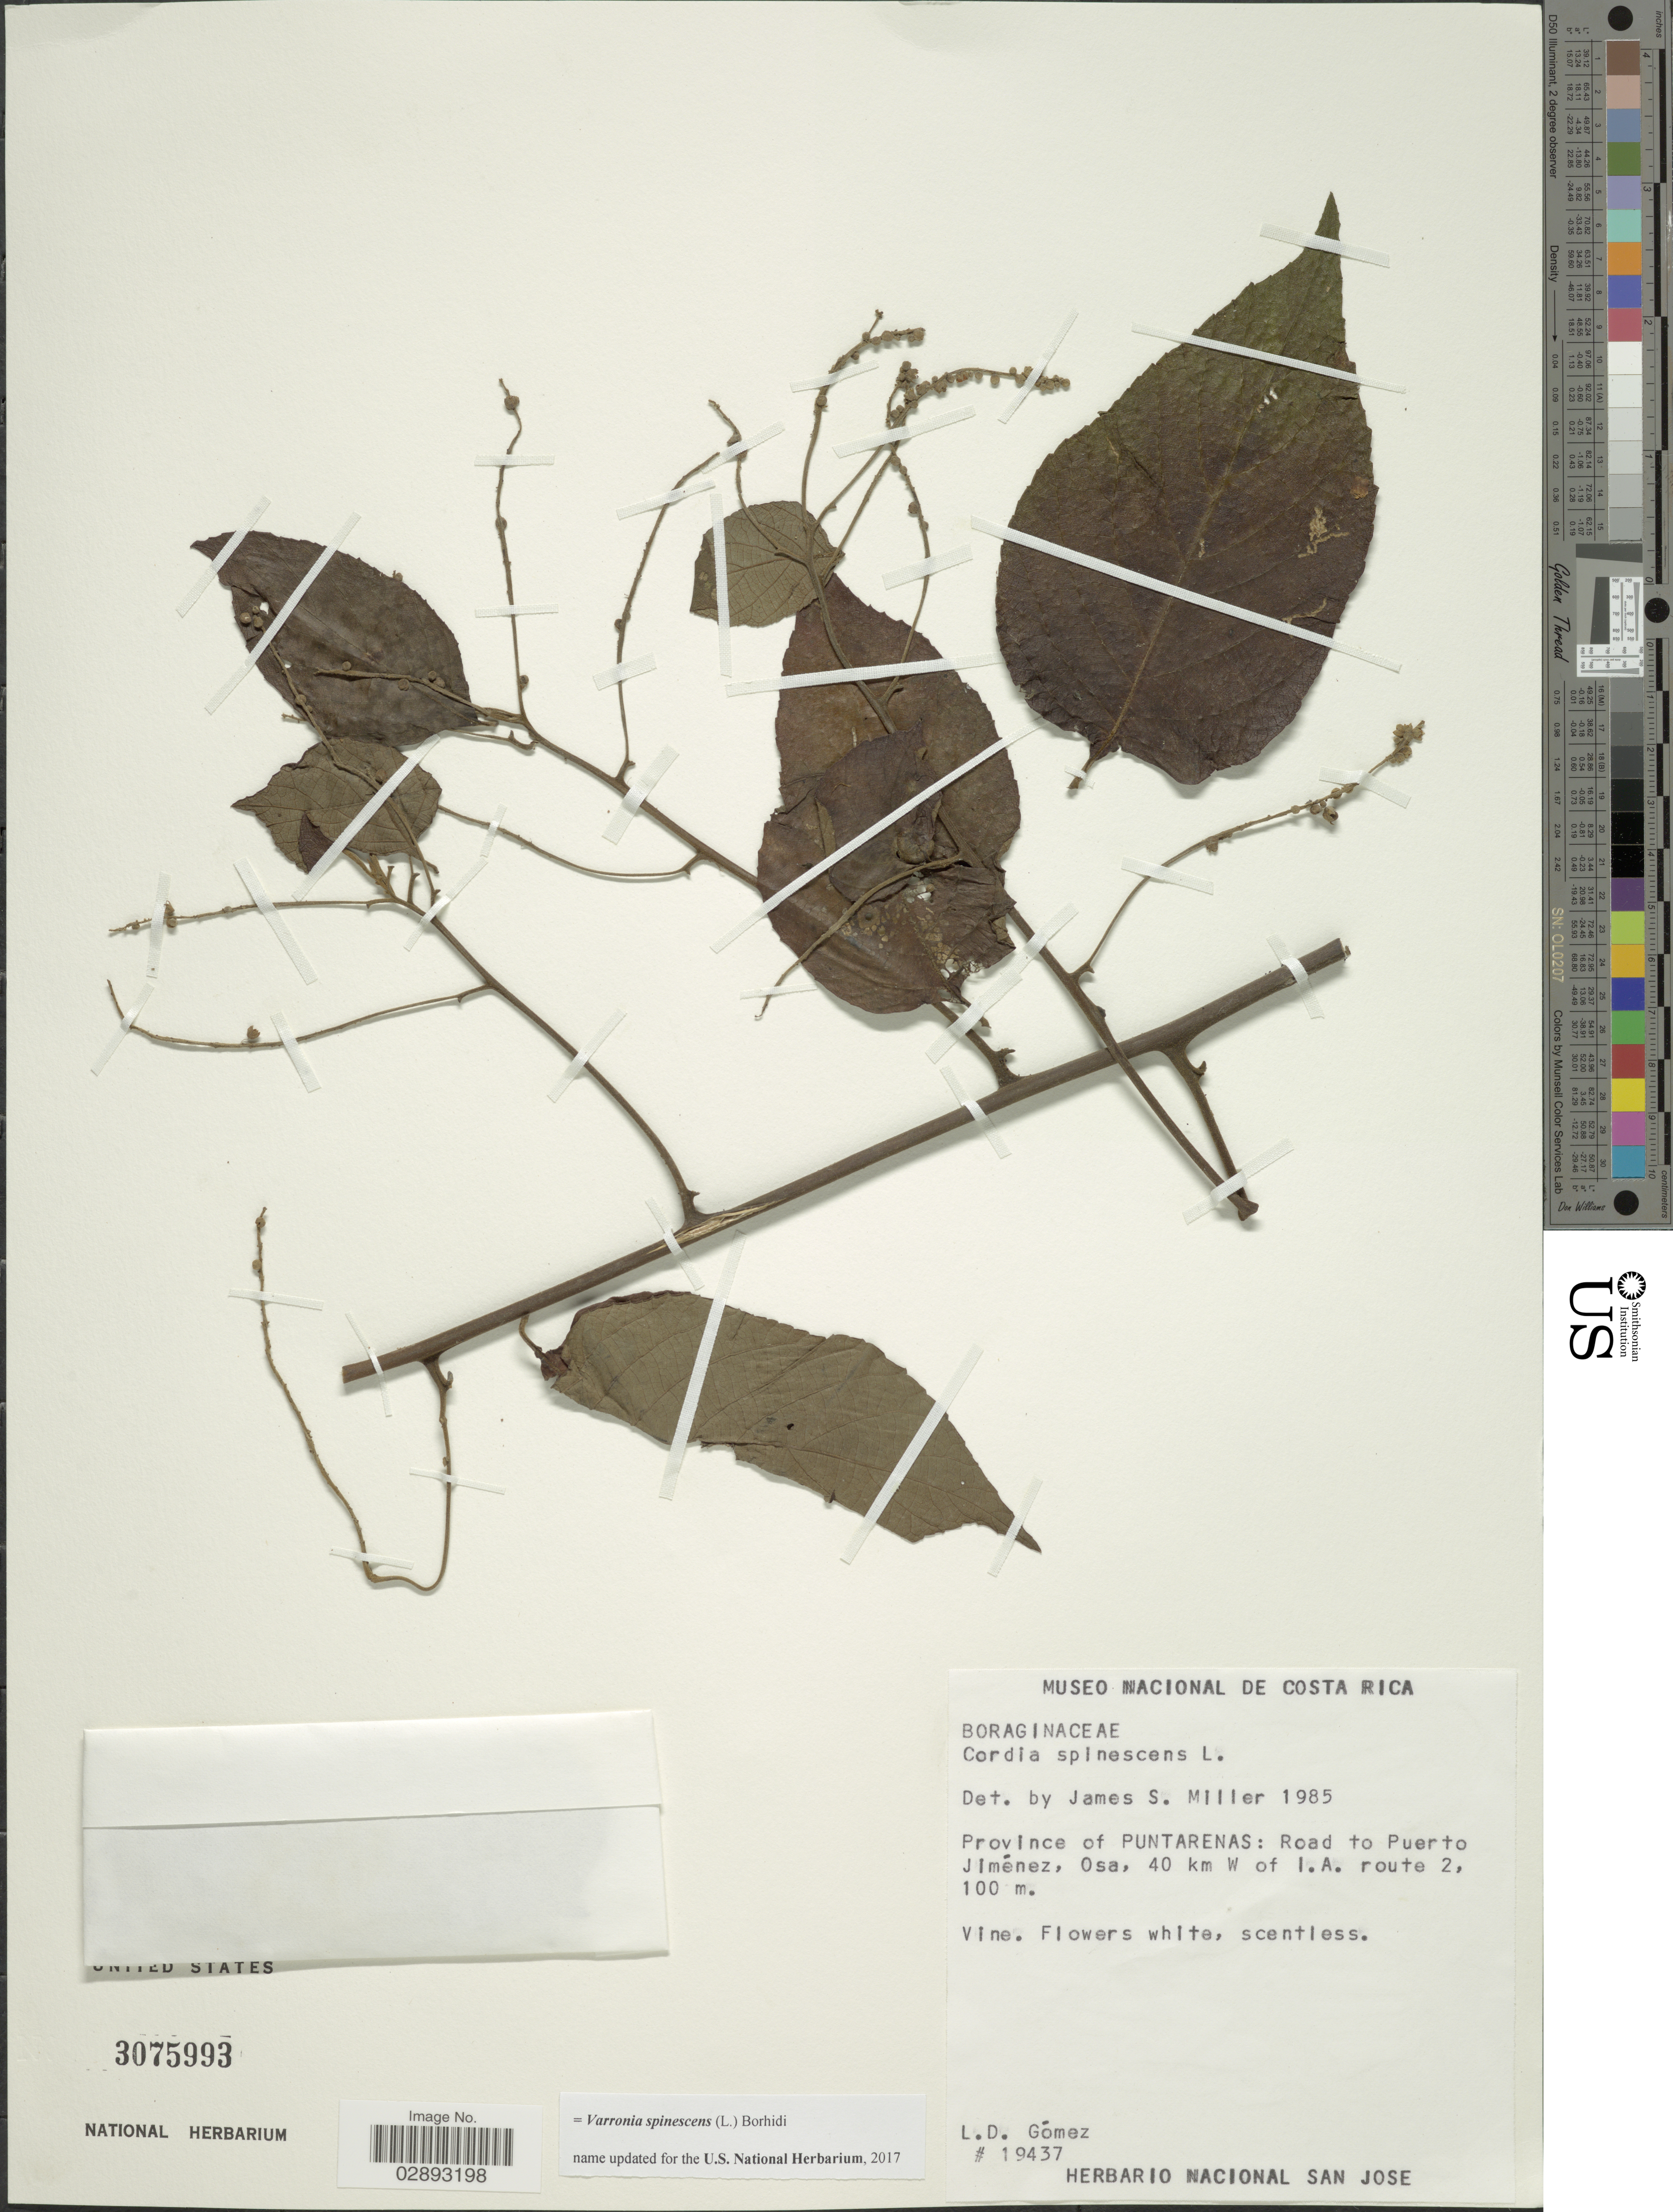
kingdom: Plantae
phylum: Tracheophyta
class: Magnoliopsida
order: Boraginales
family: Cordiaceae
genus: Varronia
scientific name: Varronia spinescens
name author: (L.) Borhidi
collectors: L. D. Gómez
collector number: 19437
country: Costa Rica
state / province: Puntarenas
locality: Province of Puntarenas: Road to Puerto Jiménez, Osa, 40 km W of I.A. route 2.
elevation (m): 100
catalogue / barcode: US 3075993